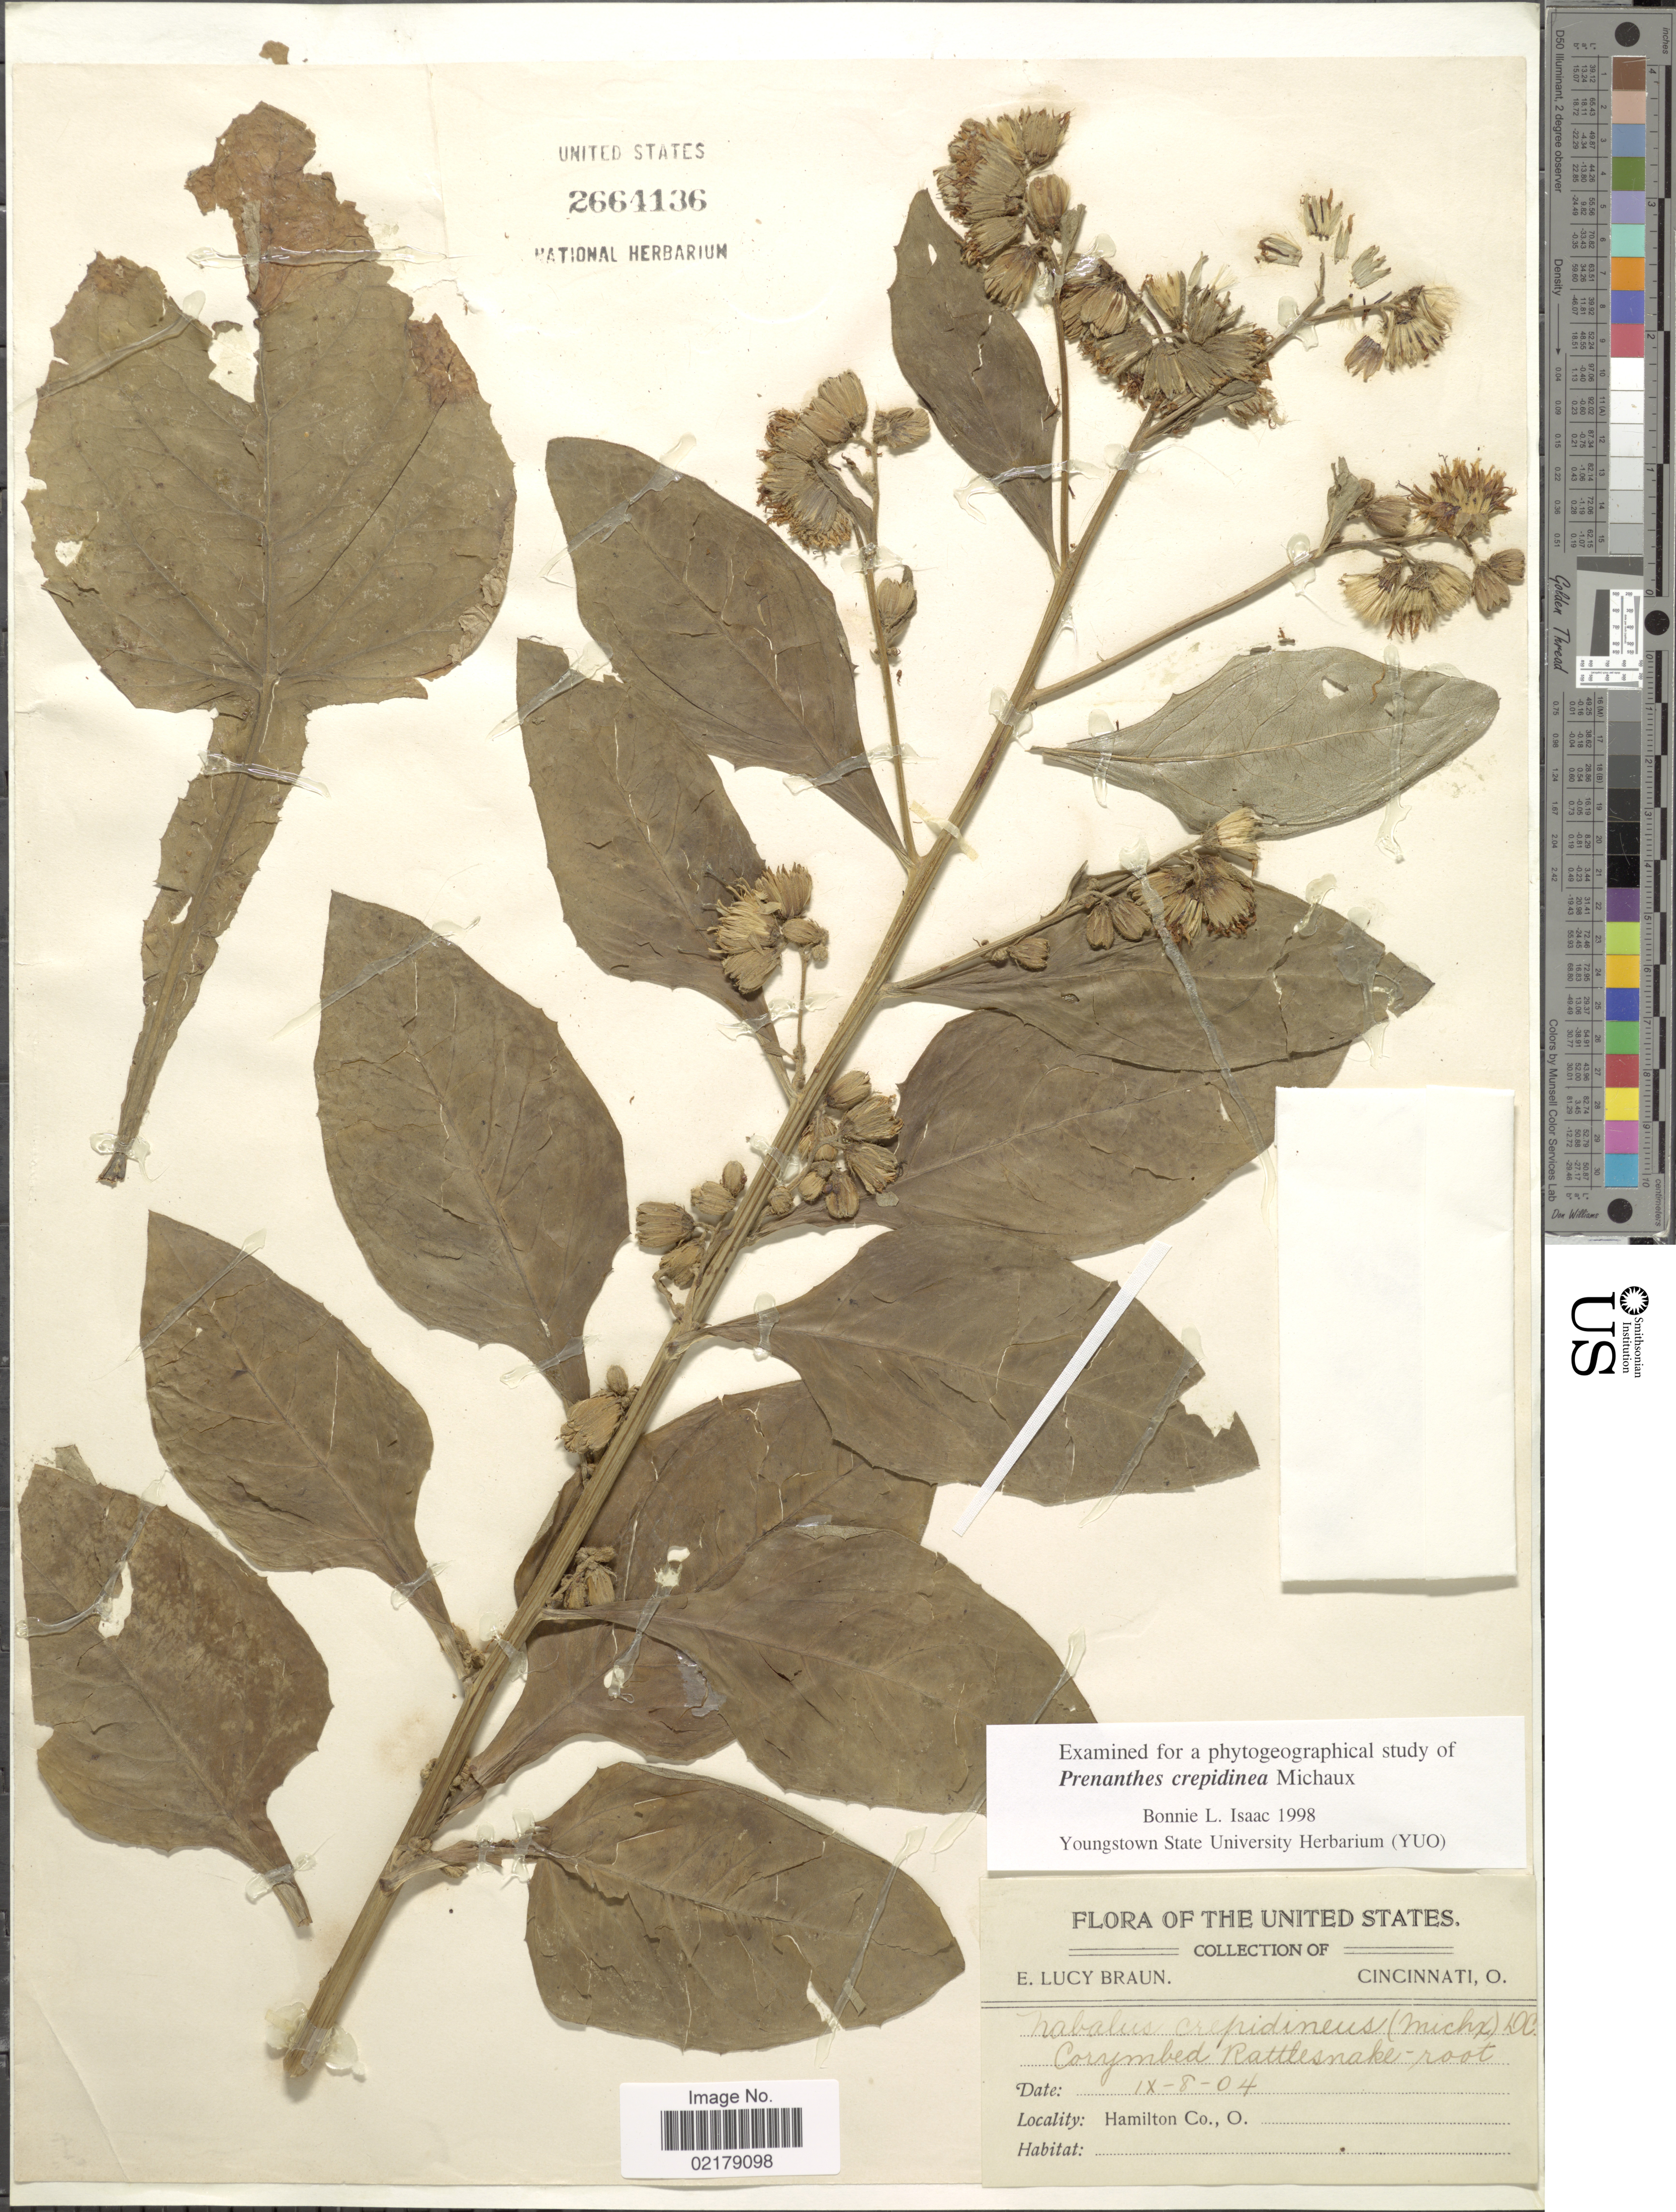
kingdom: Plantae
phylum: Tracheophyta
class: Magnoliopsida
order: Asterales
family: Asteraceae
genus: Prenanthes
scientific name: Prenanthes crepidinea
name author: Michx.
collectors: E. L. Braun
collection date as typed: Transcribed d/m/y: 8/9/04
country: United States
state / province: Ohio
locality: Hamilton Co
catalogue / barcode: US 2664136